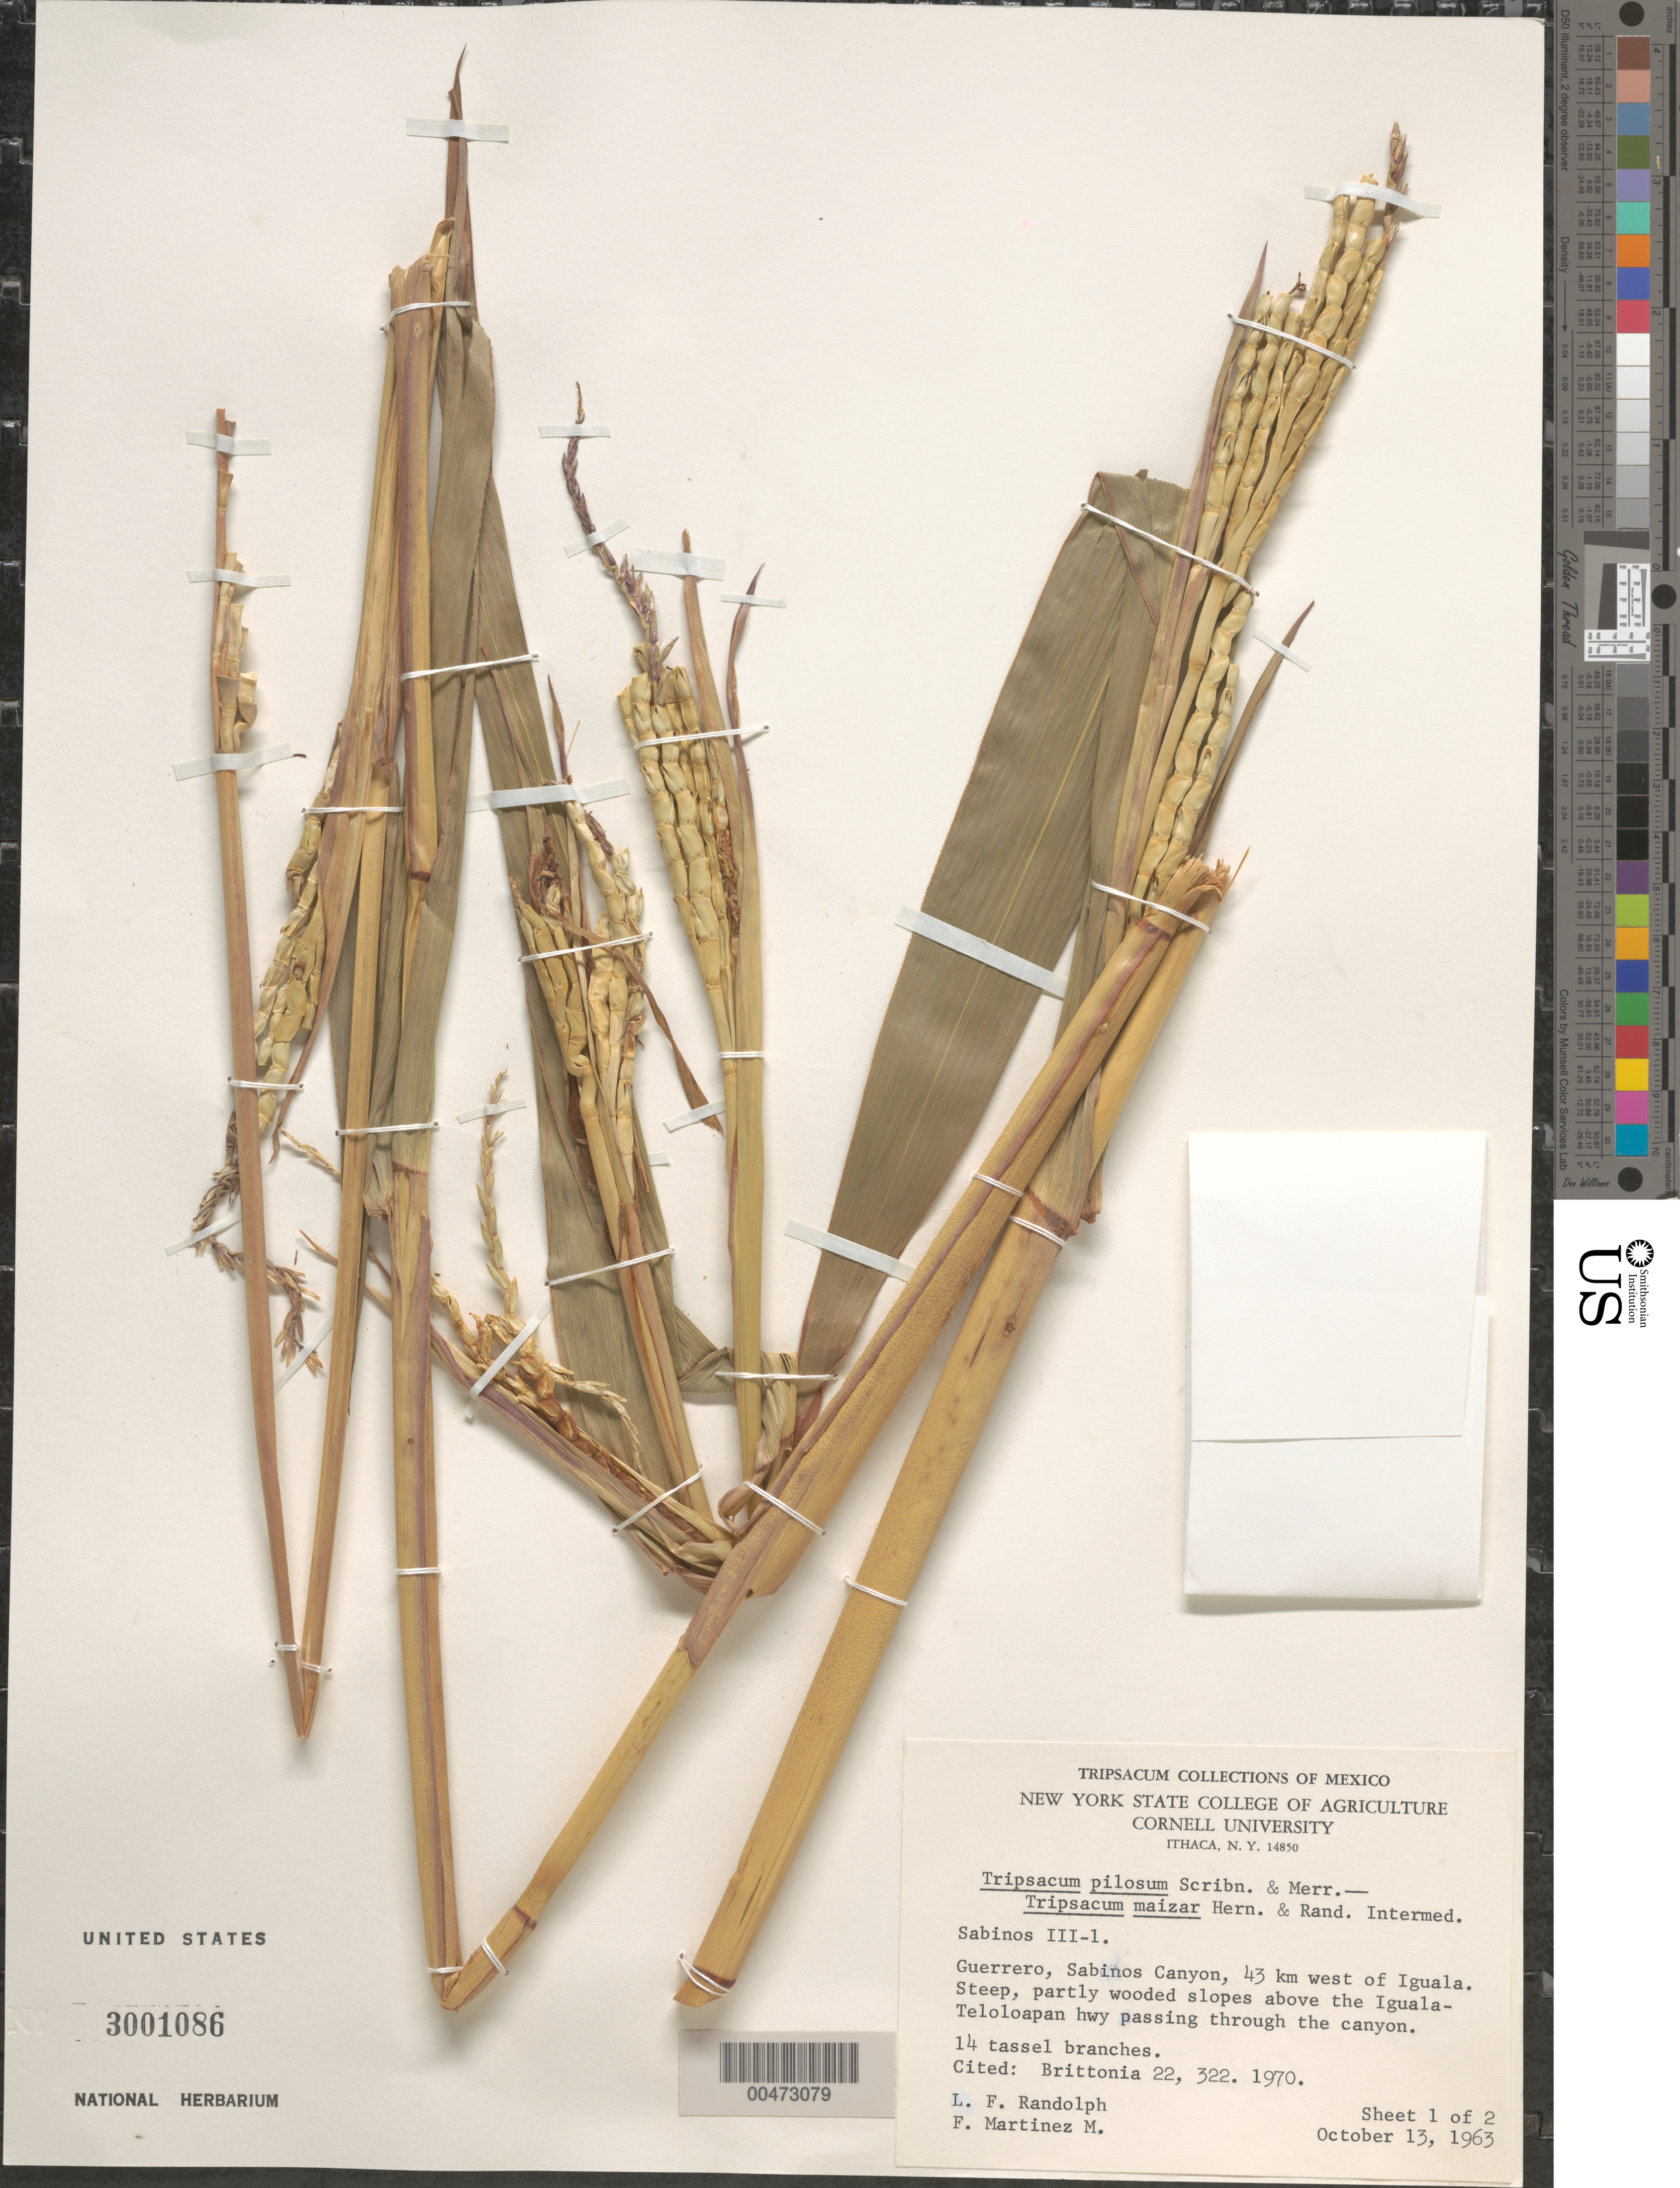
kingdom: Plantae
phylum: Tracheophyta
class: Liliopsida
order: Poales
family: Poaceae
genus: Tripsacum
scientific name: Tripsacum pilosum x maizar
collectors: L. F. Randolph & F. Martinez-M.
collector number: Sabin. III-1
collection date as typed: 13 Oct 1963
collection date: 1963-10-13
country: Mexico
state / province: Guerrero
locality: Sabinos Canyon, 43 km W of Iguala, above Iguala-Teloloapan Hwy passing through the canyon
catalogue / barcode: US 3001086